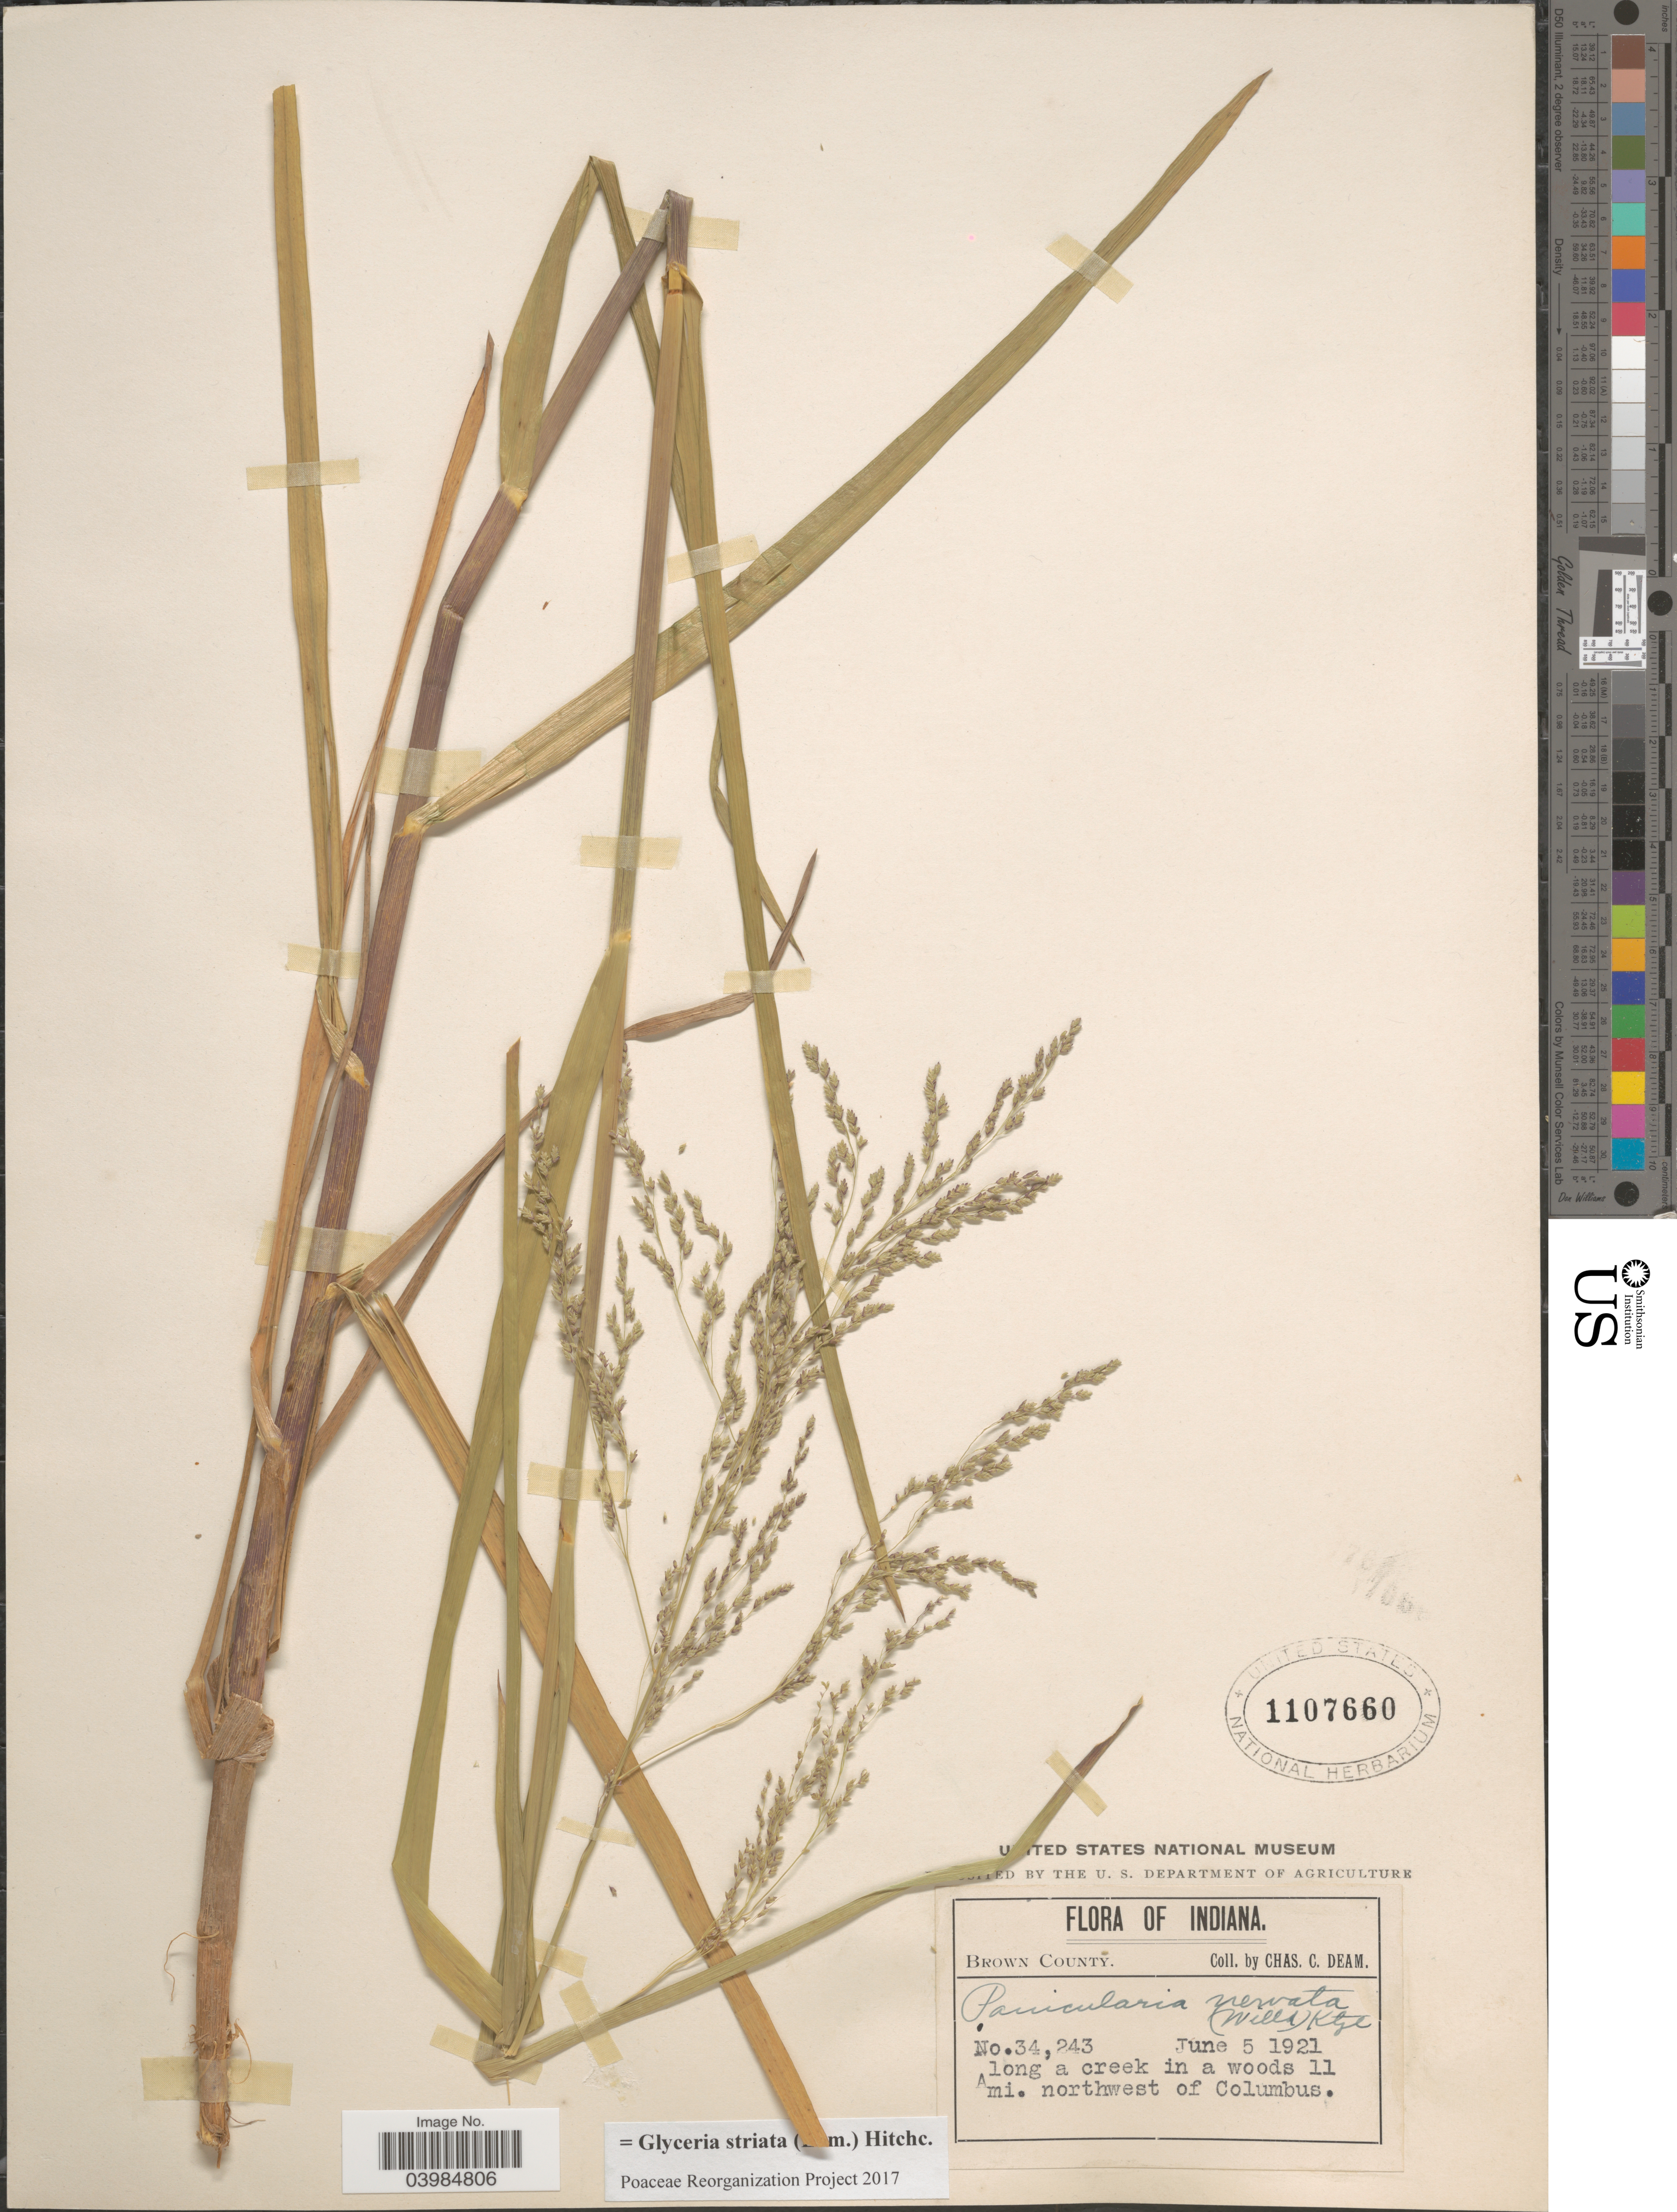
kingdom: Plantae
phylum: Tracheophyta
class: Liliopsida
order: Poales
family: Poaceae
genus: Glyceria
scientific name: Glyceria striata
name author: (Lam.) Hitchc.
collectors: C. C. Deam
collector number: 34243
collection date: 1921-06-05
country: United States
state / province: Indiana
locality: Brown County. Along a creek in a woods 11 mi. northwest of Columbus.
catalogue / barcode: US 1107660